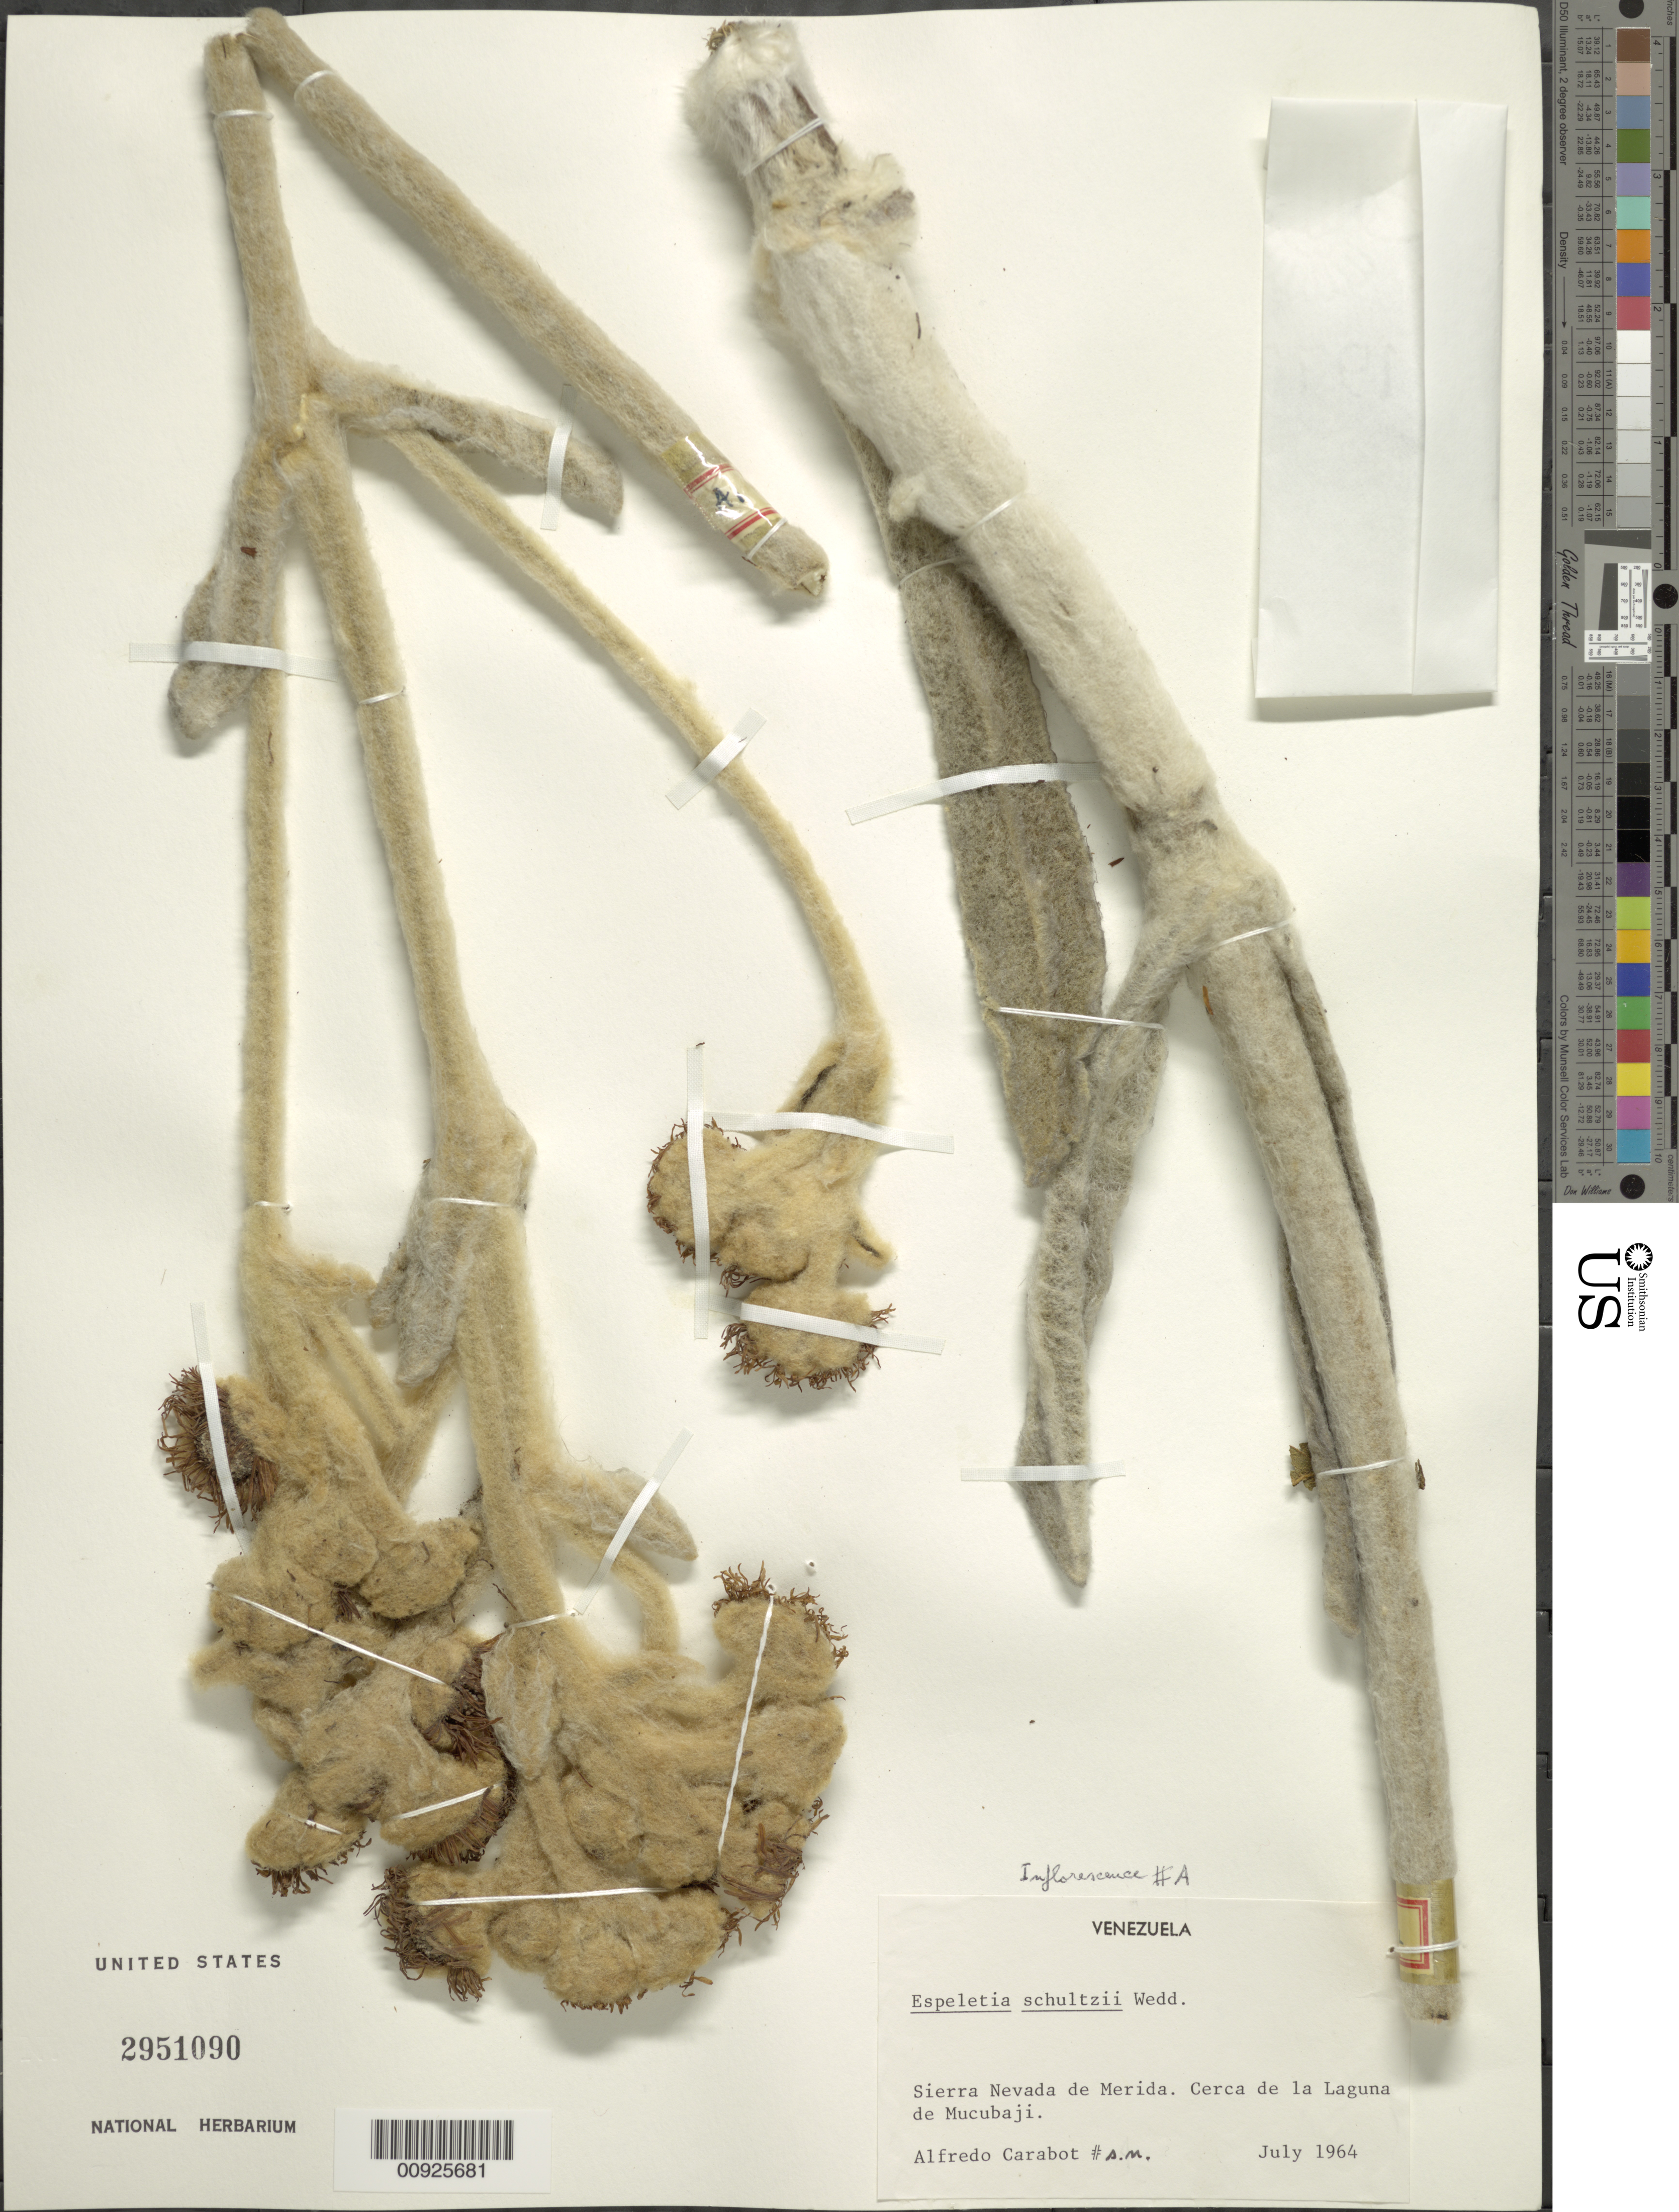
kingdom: Plantae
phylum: Tracheophyta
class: Magnoliopsida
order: Asterales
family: Asteraceae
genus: Espeletia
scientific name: Espeletia schultzii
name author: Wedd.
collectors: A. Carabot C.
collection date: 1964-07-01/1964-07-30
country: Venezuela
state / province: Mérida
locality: Sierra Nevada de Mérida. Cerca de la Laguna de Mucubají.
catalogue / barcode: US 2951090